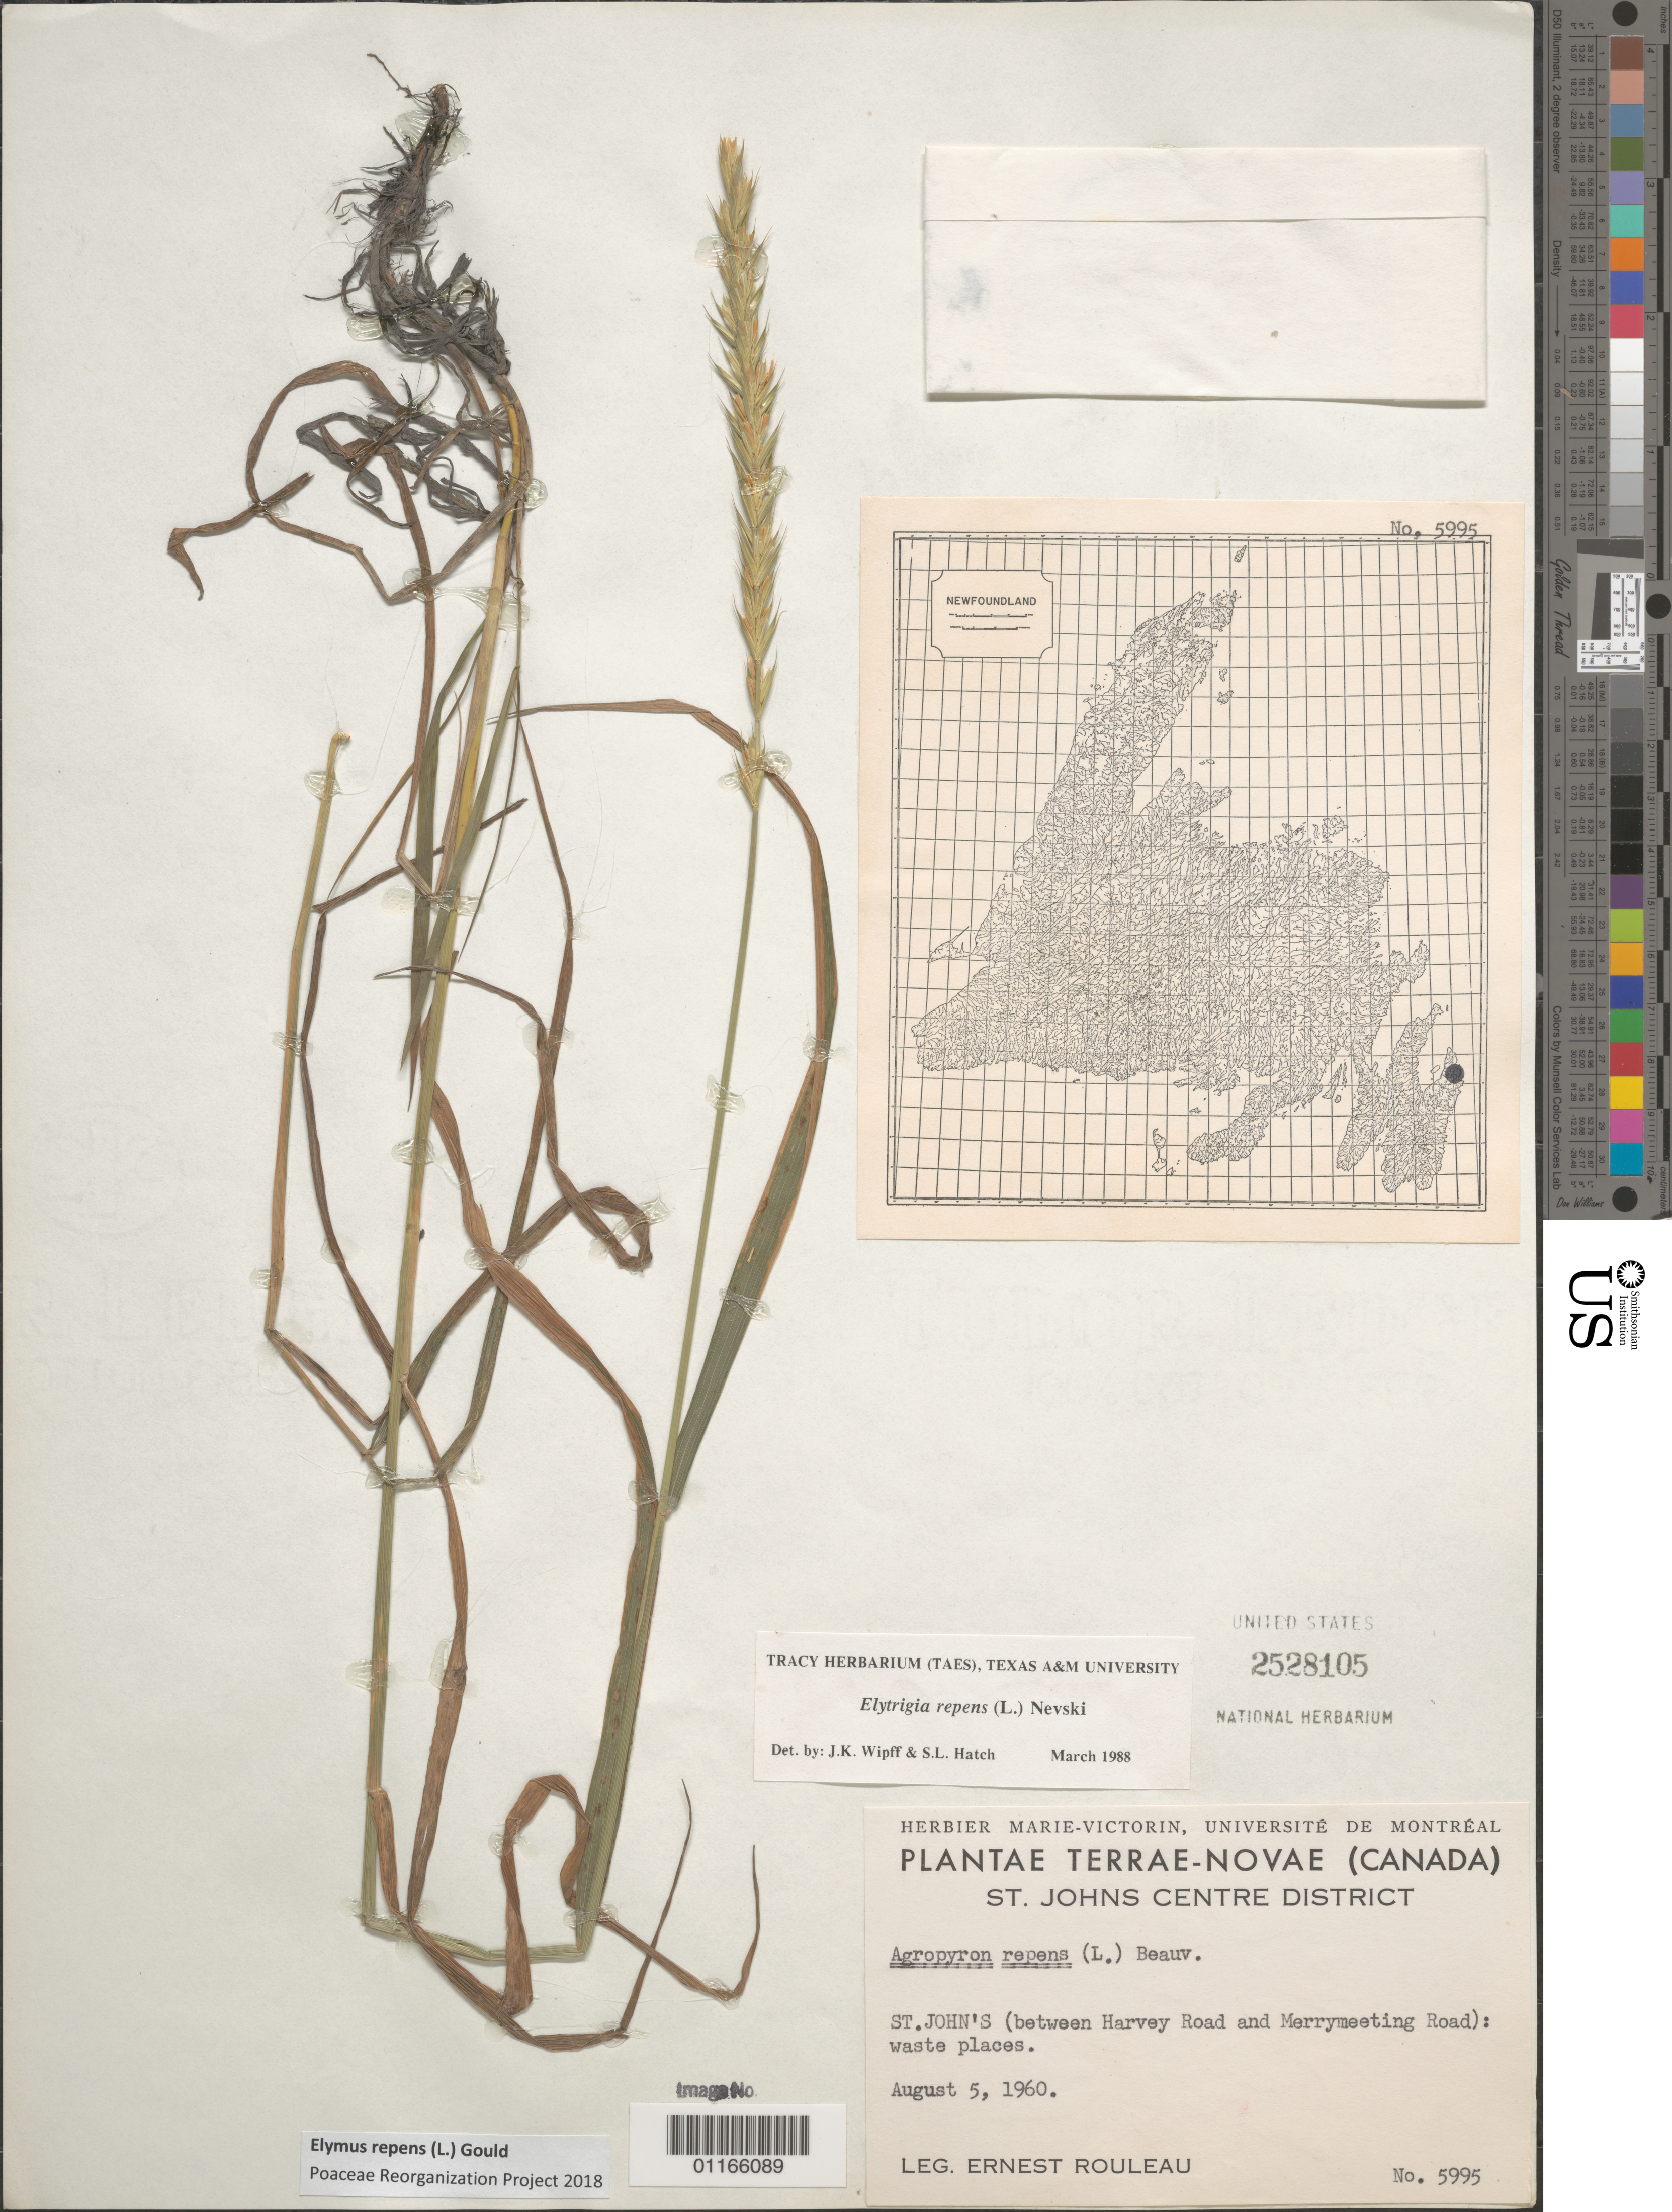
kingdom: Plantae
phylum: Tracheophyta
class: Liliopsida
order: Poales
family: Poaceae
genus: Elymus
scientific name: Elymus repens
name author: (L.) Gould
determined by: Poaceae Reorganization Project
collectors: E. Rouleau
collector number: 5995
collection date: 1960-08-05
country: Canada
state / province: Newfoundland and Labrador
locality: St. John's (between Harvey Road and Merrymeeting Road)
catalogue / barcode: US 2528105